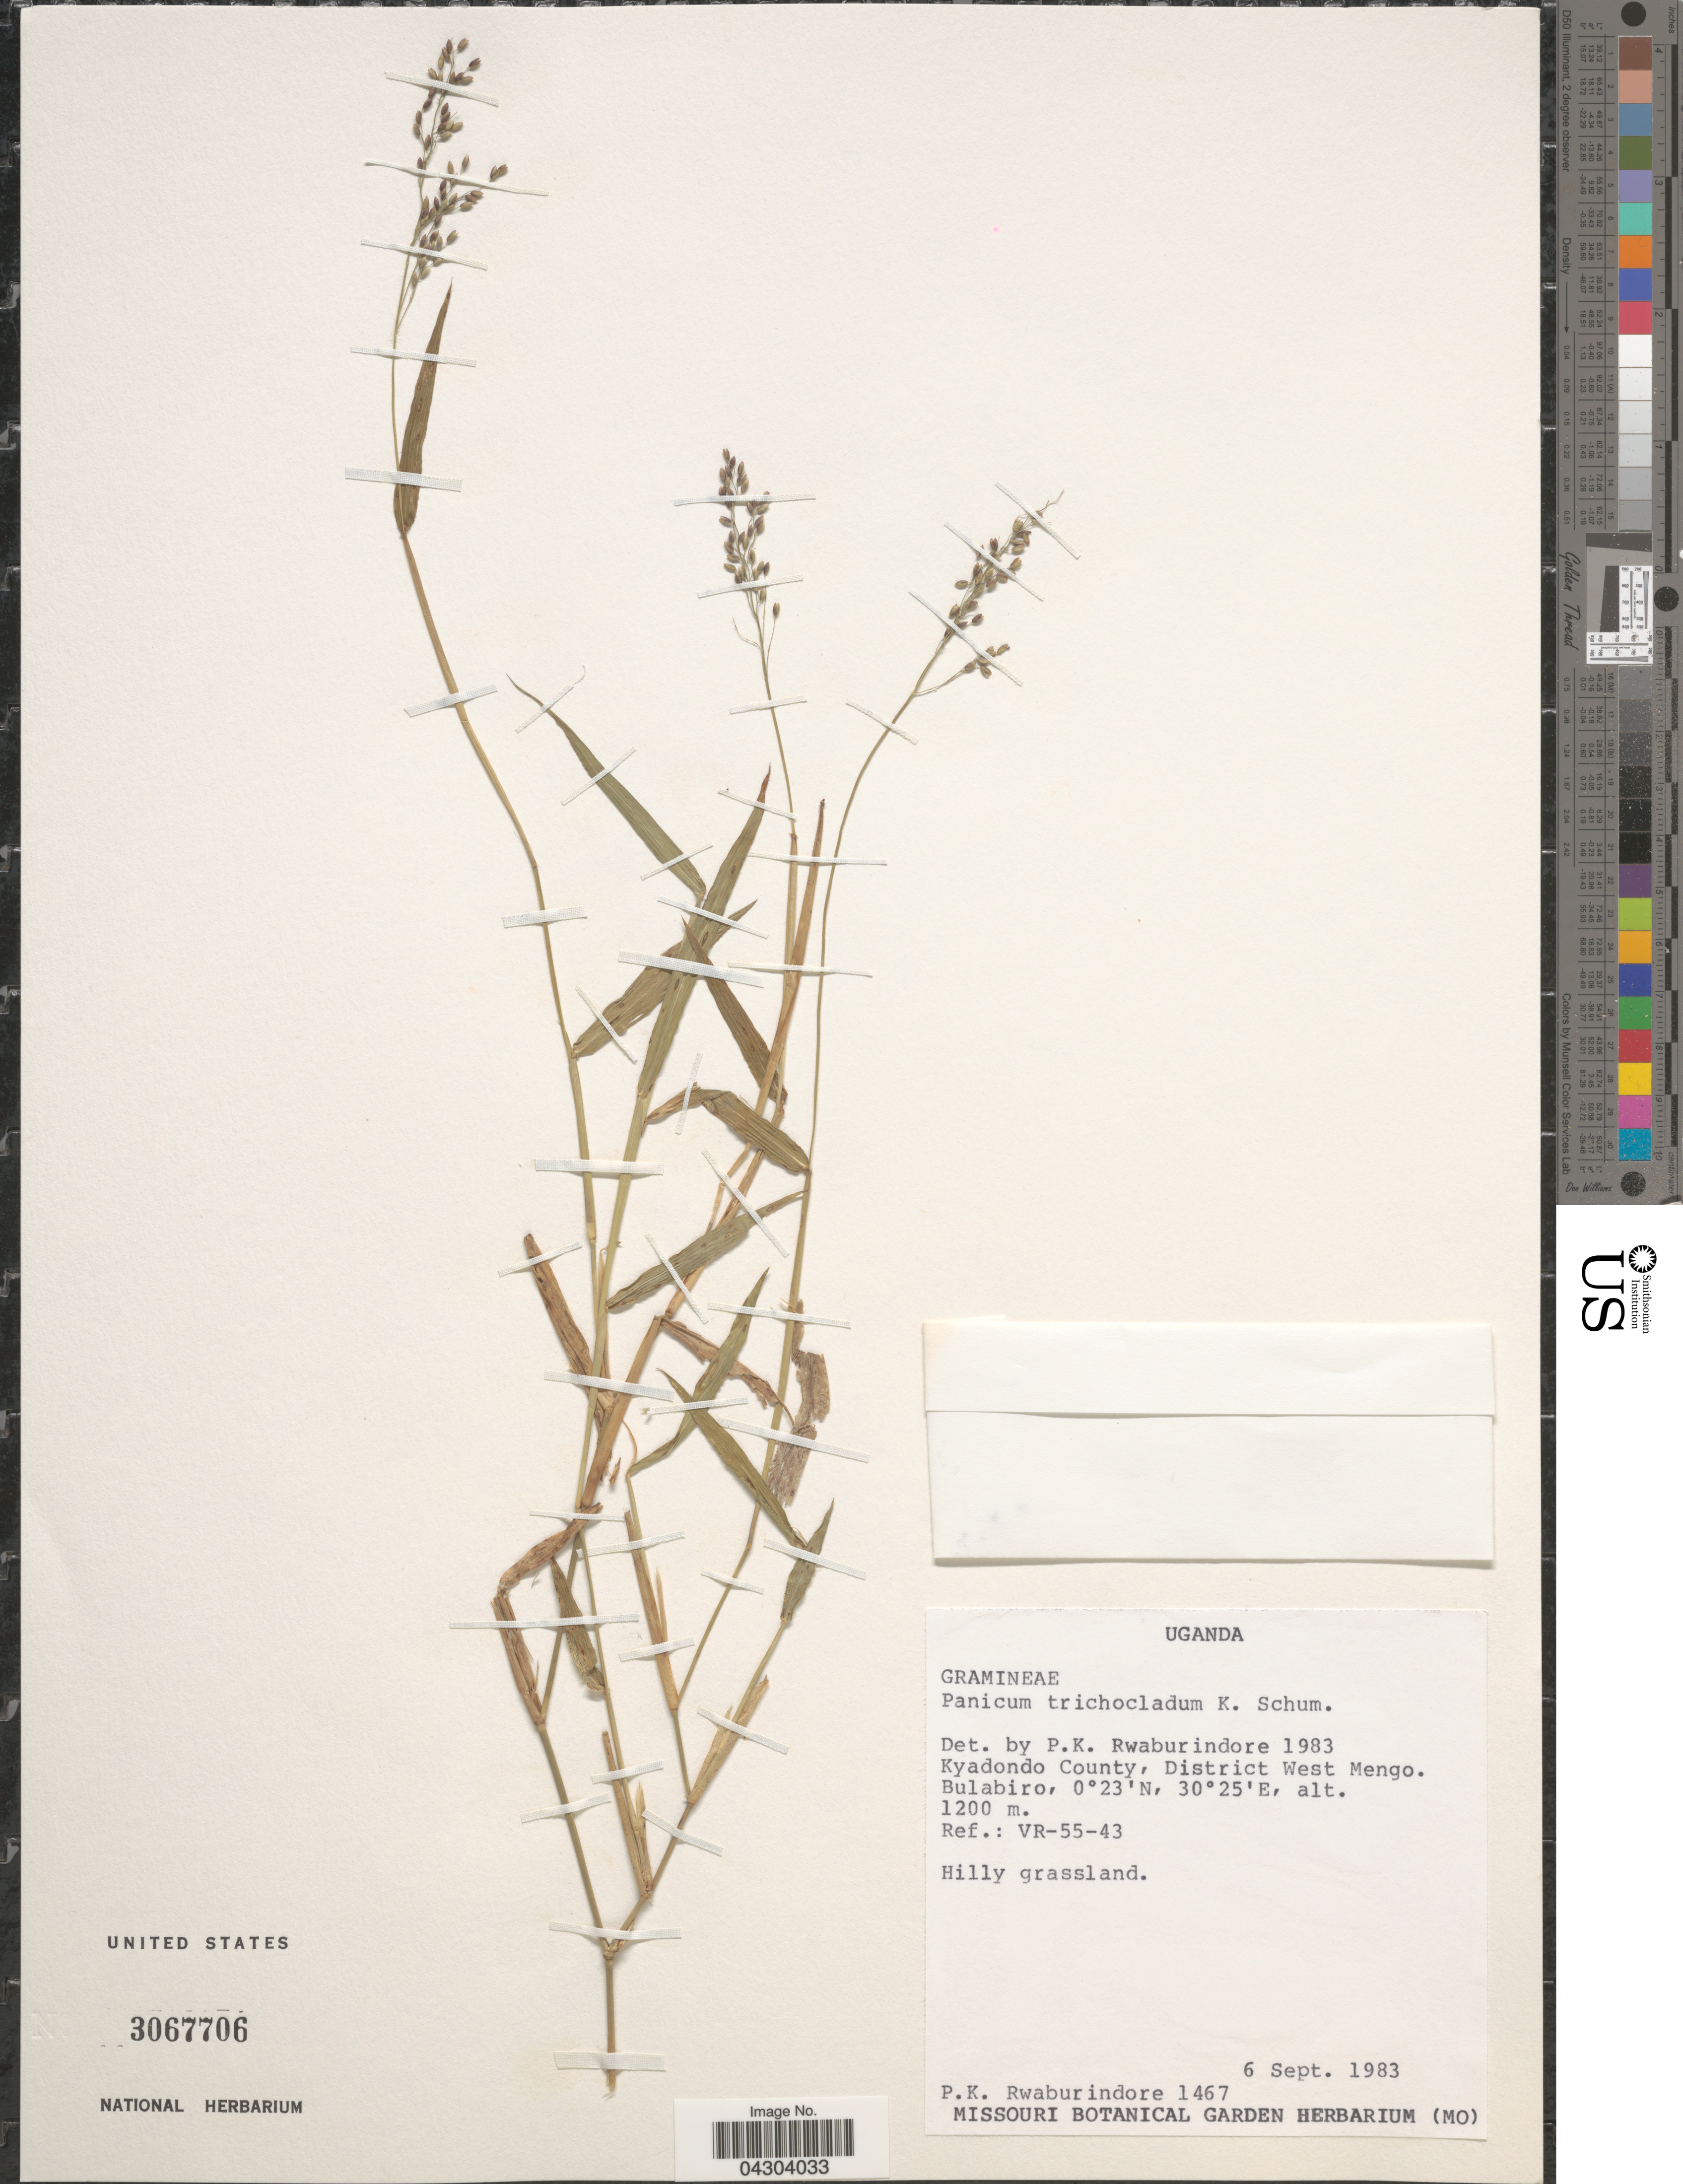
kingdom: Plantae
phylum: Tracheophyta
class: Liliopsida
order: Poales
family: Poaceae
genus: Panicum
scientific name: Panicum trichocladum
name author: Hack. ex K. Schum. in Engl.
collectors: P. Rwaburindore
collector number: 1467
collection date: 1983-09-06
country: Uganda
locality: Kyadondo County, District West Mengo. Bulabiro. Ref.: VR-55-43.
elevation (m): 1200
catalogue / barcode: US 3067706